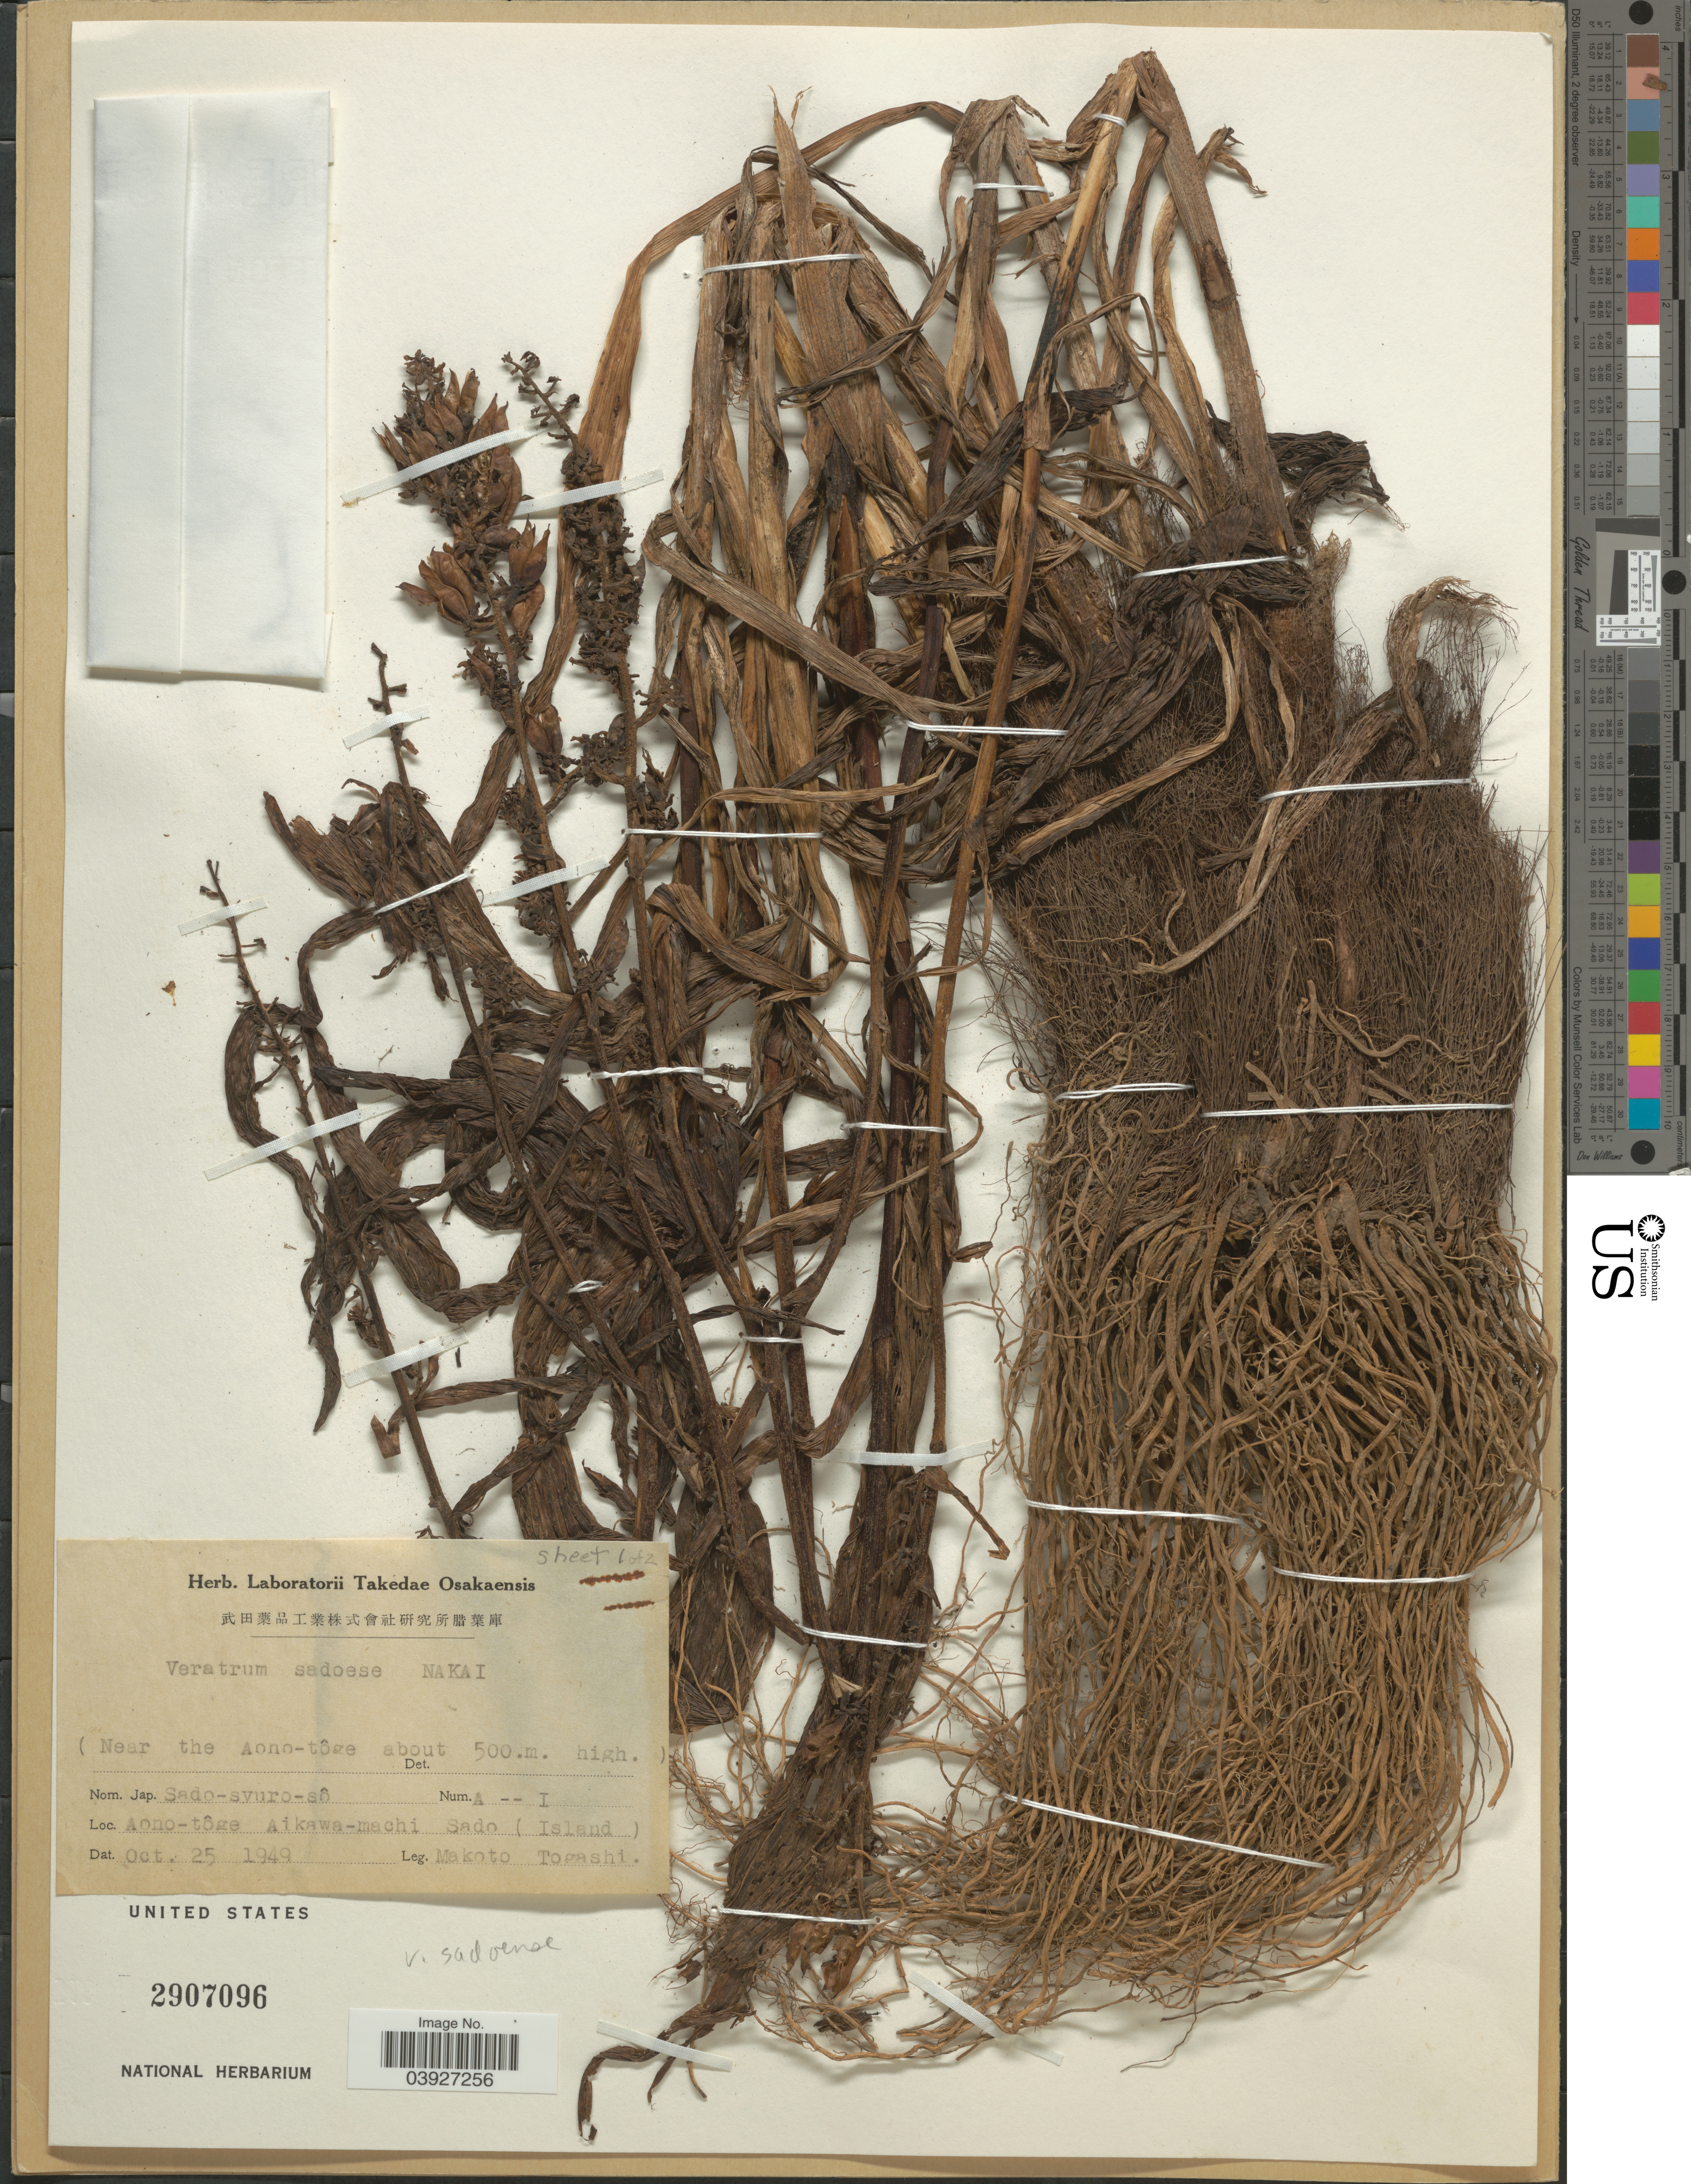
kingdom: Plantae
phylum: Tracheophyta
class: Liliopsida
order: Liliales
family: Melanthiaceae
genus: Veratrum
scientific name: Veratrum sadoense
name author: Nakai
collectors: M. Togashi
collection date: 1949-10-25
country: Japan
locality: (Near the Aono-tôge). Aono-tôge Aikawa-machi Sado (Island).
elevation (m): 500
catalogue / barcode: US 2907096